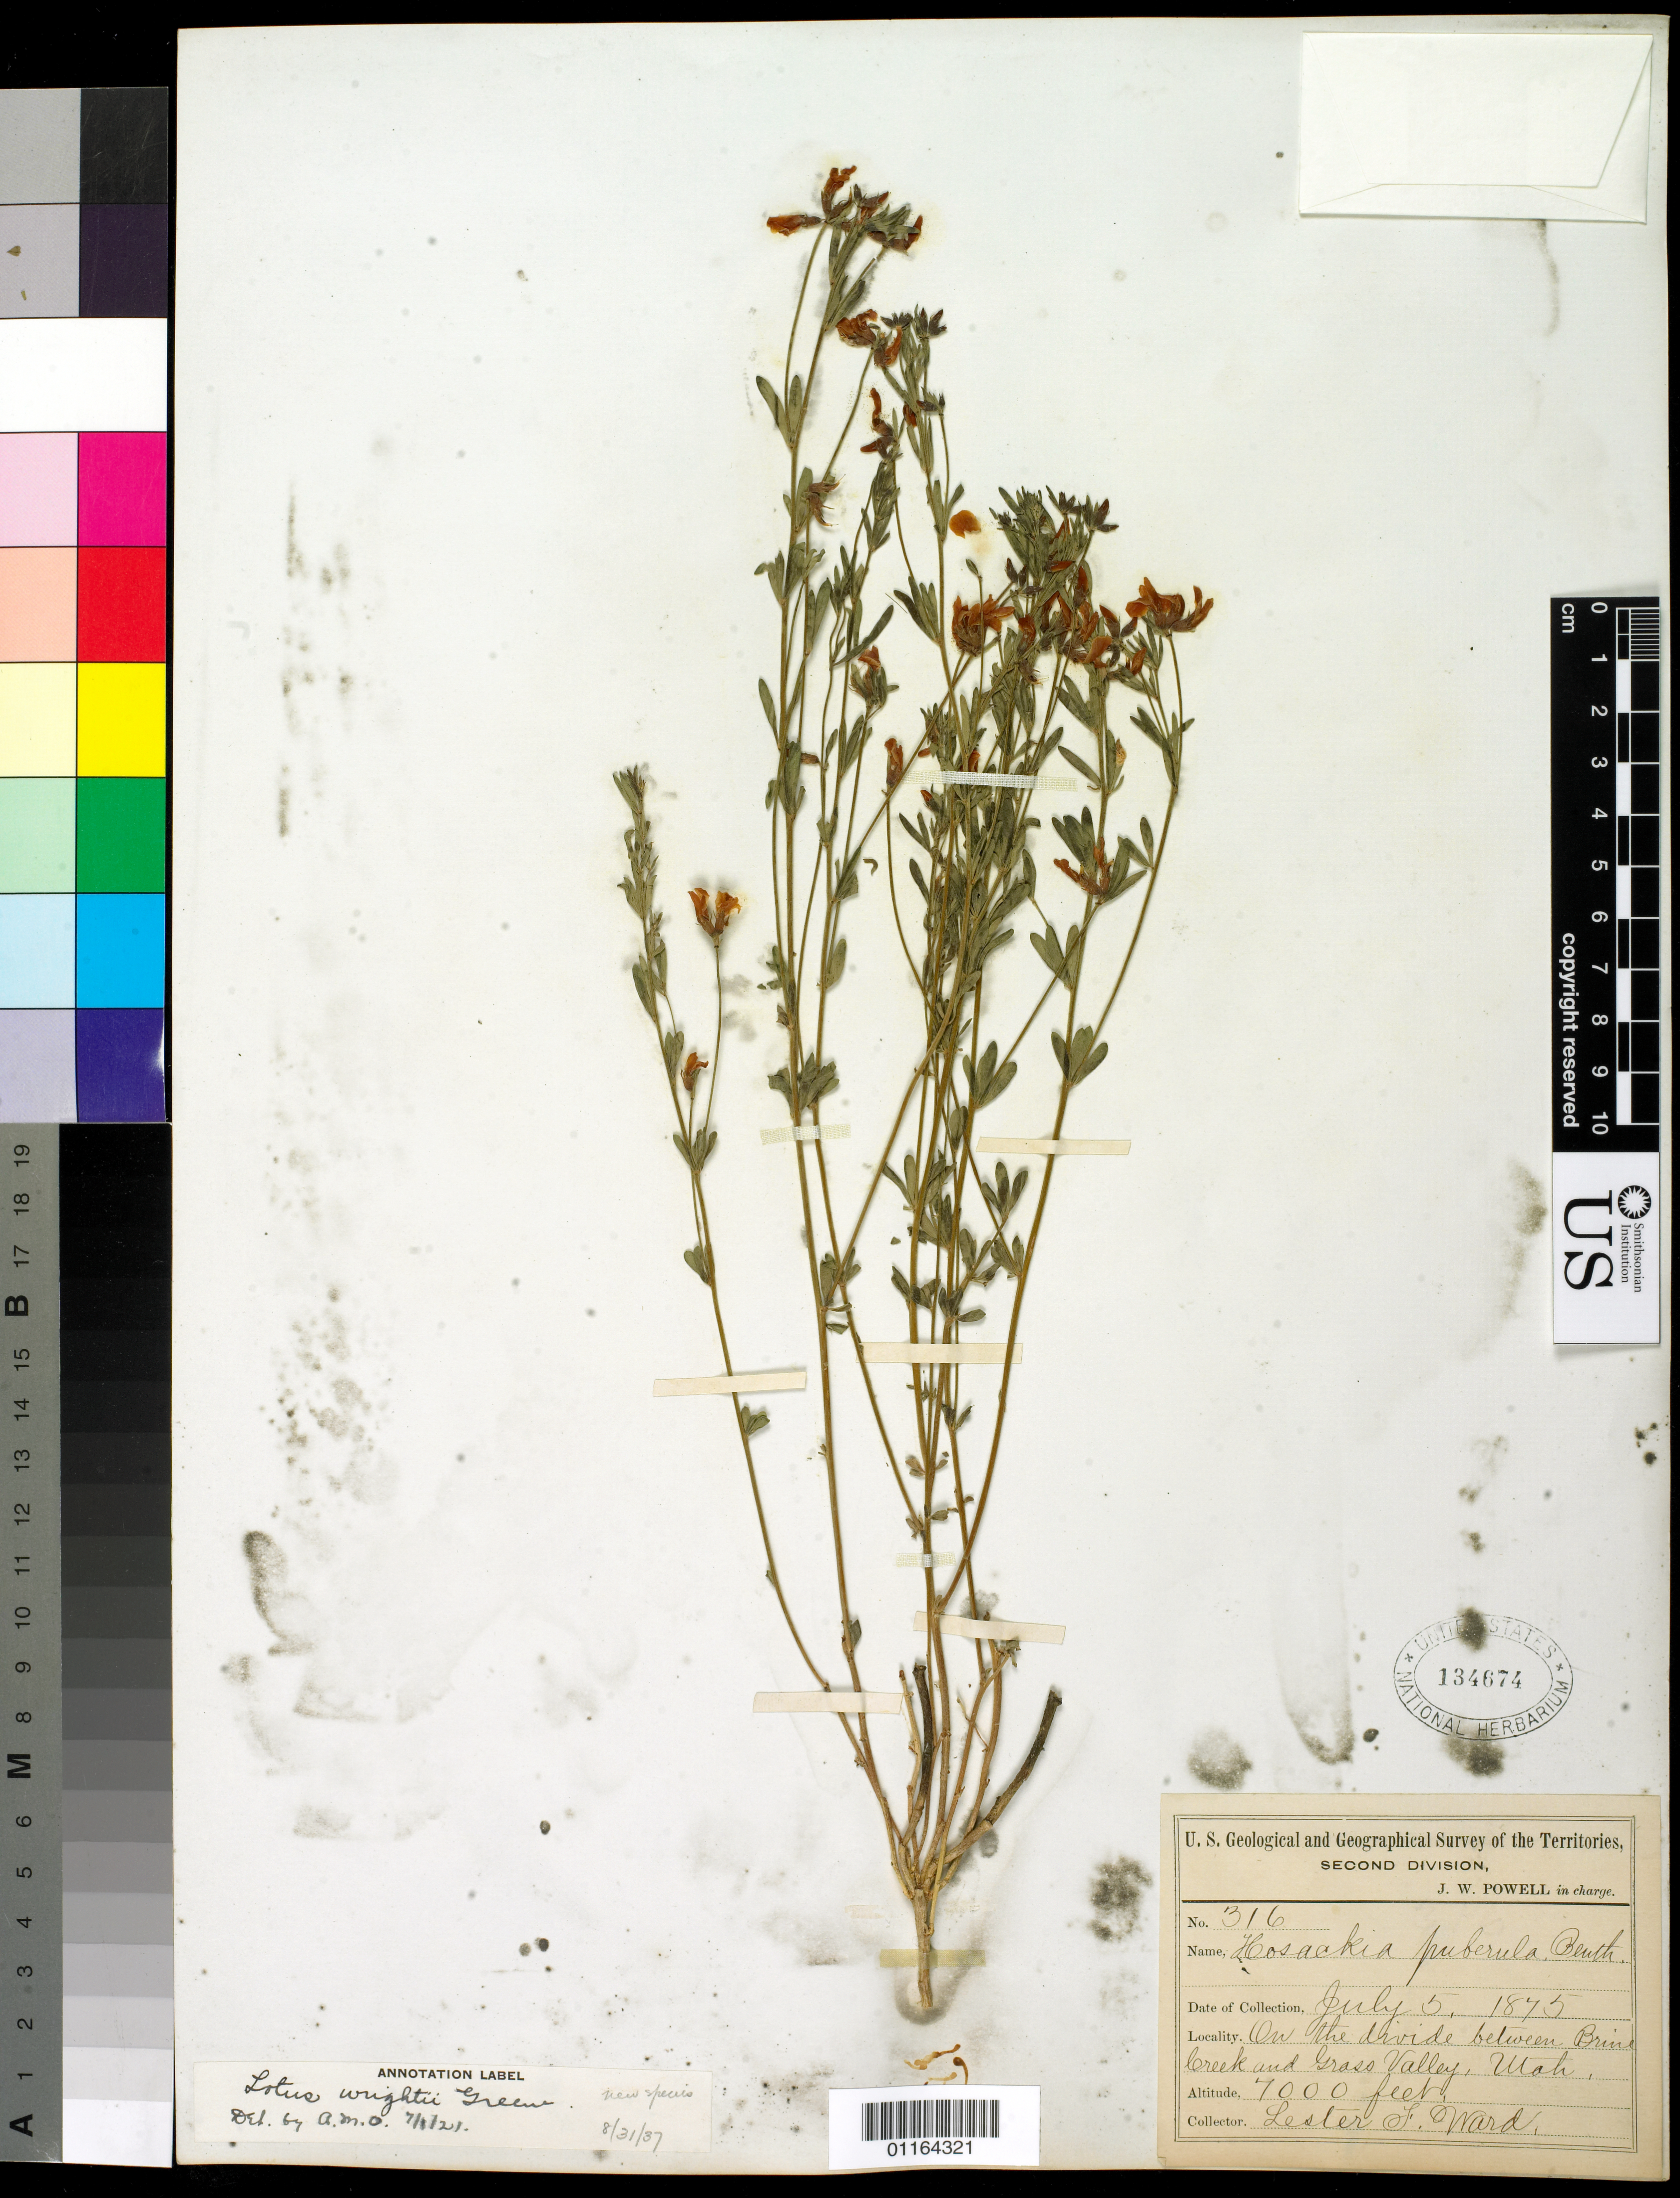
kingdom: Plantae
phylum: Tracheophyta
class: Magnoliopsida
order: Fabales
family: Fabaceae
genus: Ottleya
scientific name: Ottleya wrightii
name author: (A. Gray) D.D. Sokoloff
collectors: L. F. Ward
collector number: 316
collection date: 1875-07-05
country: United States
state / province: Utah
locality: On the divide between Brine Creek and Grass Valley.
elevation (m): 2134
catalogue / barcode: US 134674